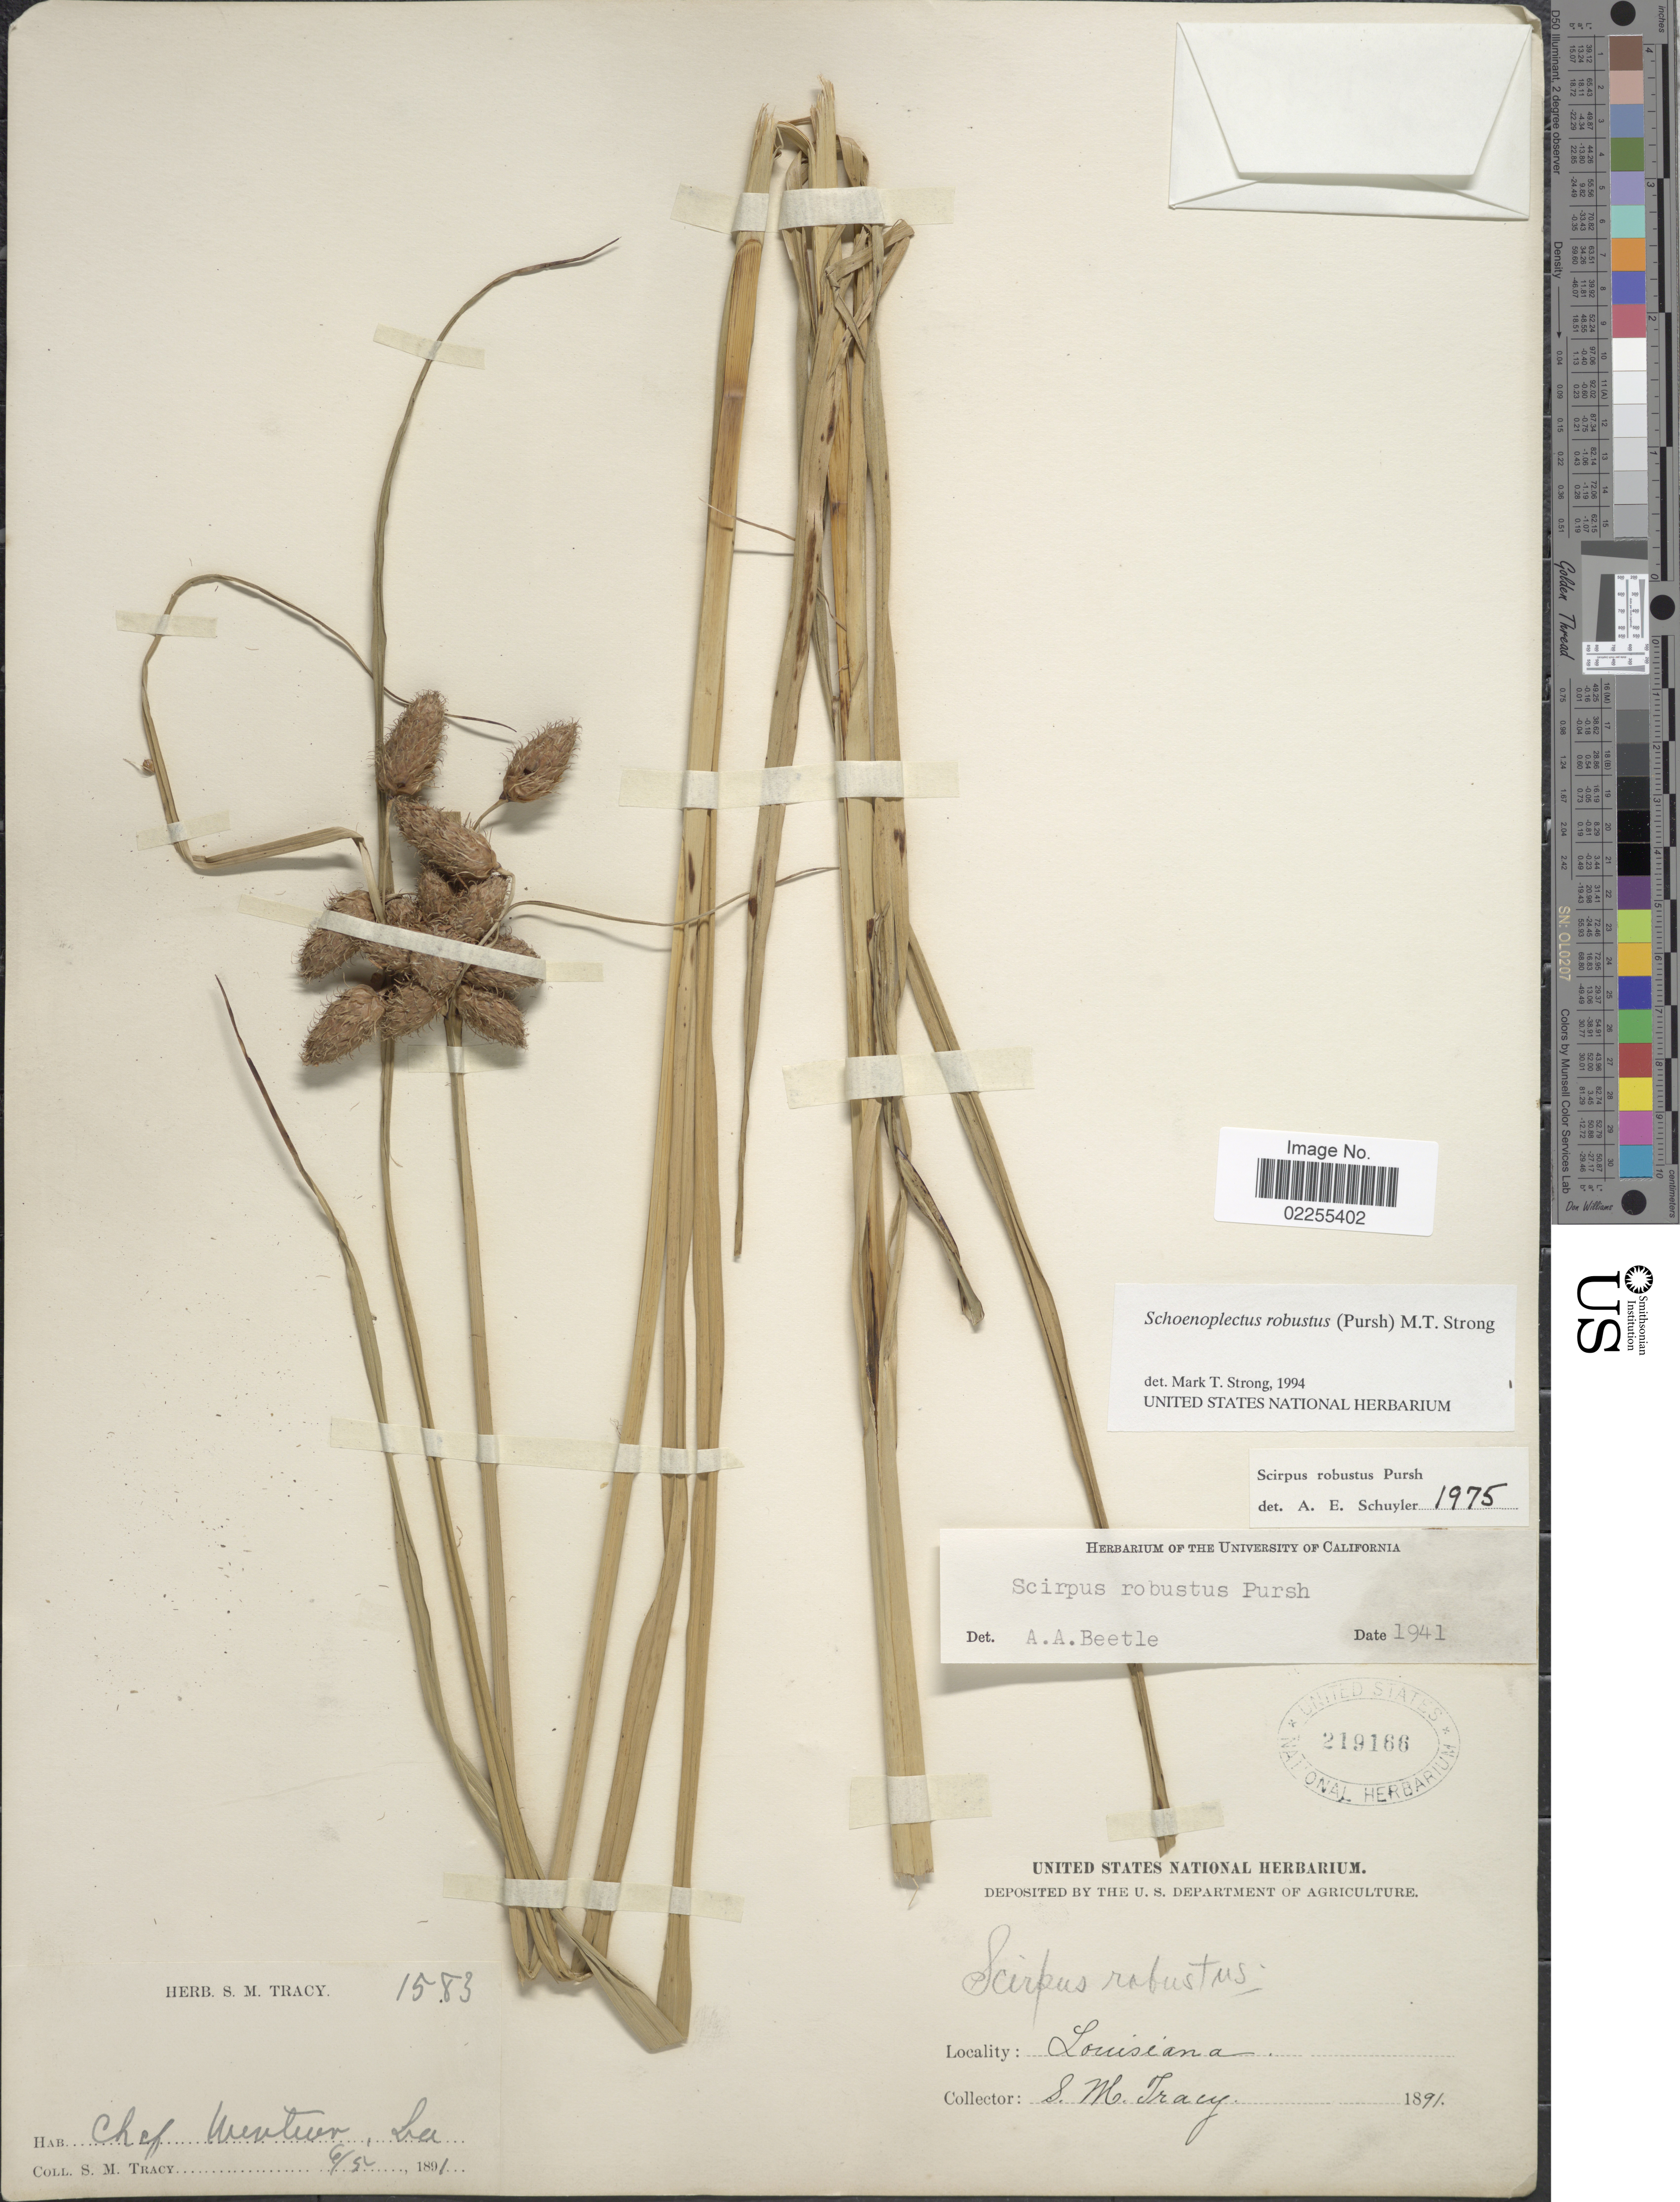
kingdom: Plantae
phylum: Tracheophyta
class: Liliopsida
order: Poales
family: Cyperaceae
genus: Bolboschoenus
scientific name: Bolboschoenus robustus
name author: (Pursh) Soják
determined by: Strong, M. T., (US), Smithsonian Institution - National Museum of Natural History (UNITED STATES)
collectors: S. M. Tracy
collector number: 1583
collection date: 1891-06-05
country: United States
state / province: Louisiana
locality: Chef Menteur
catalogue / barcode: US 219166